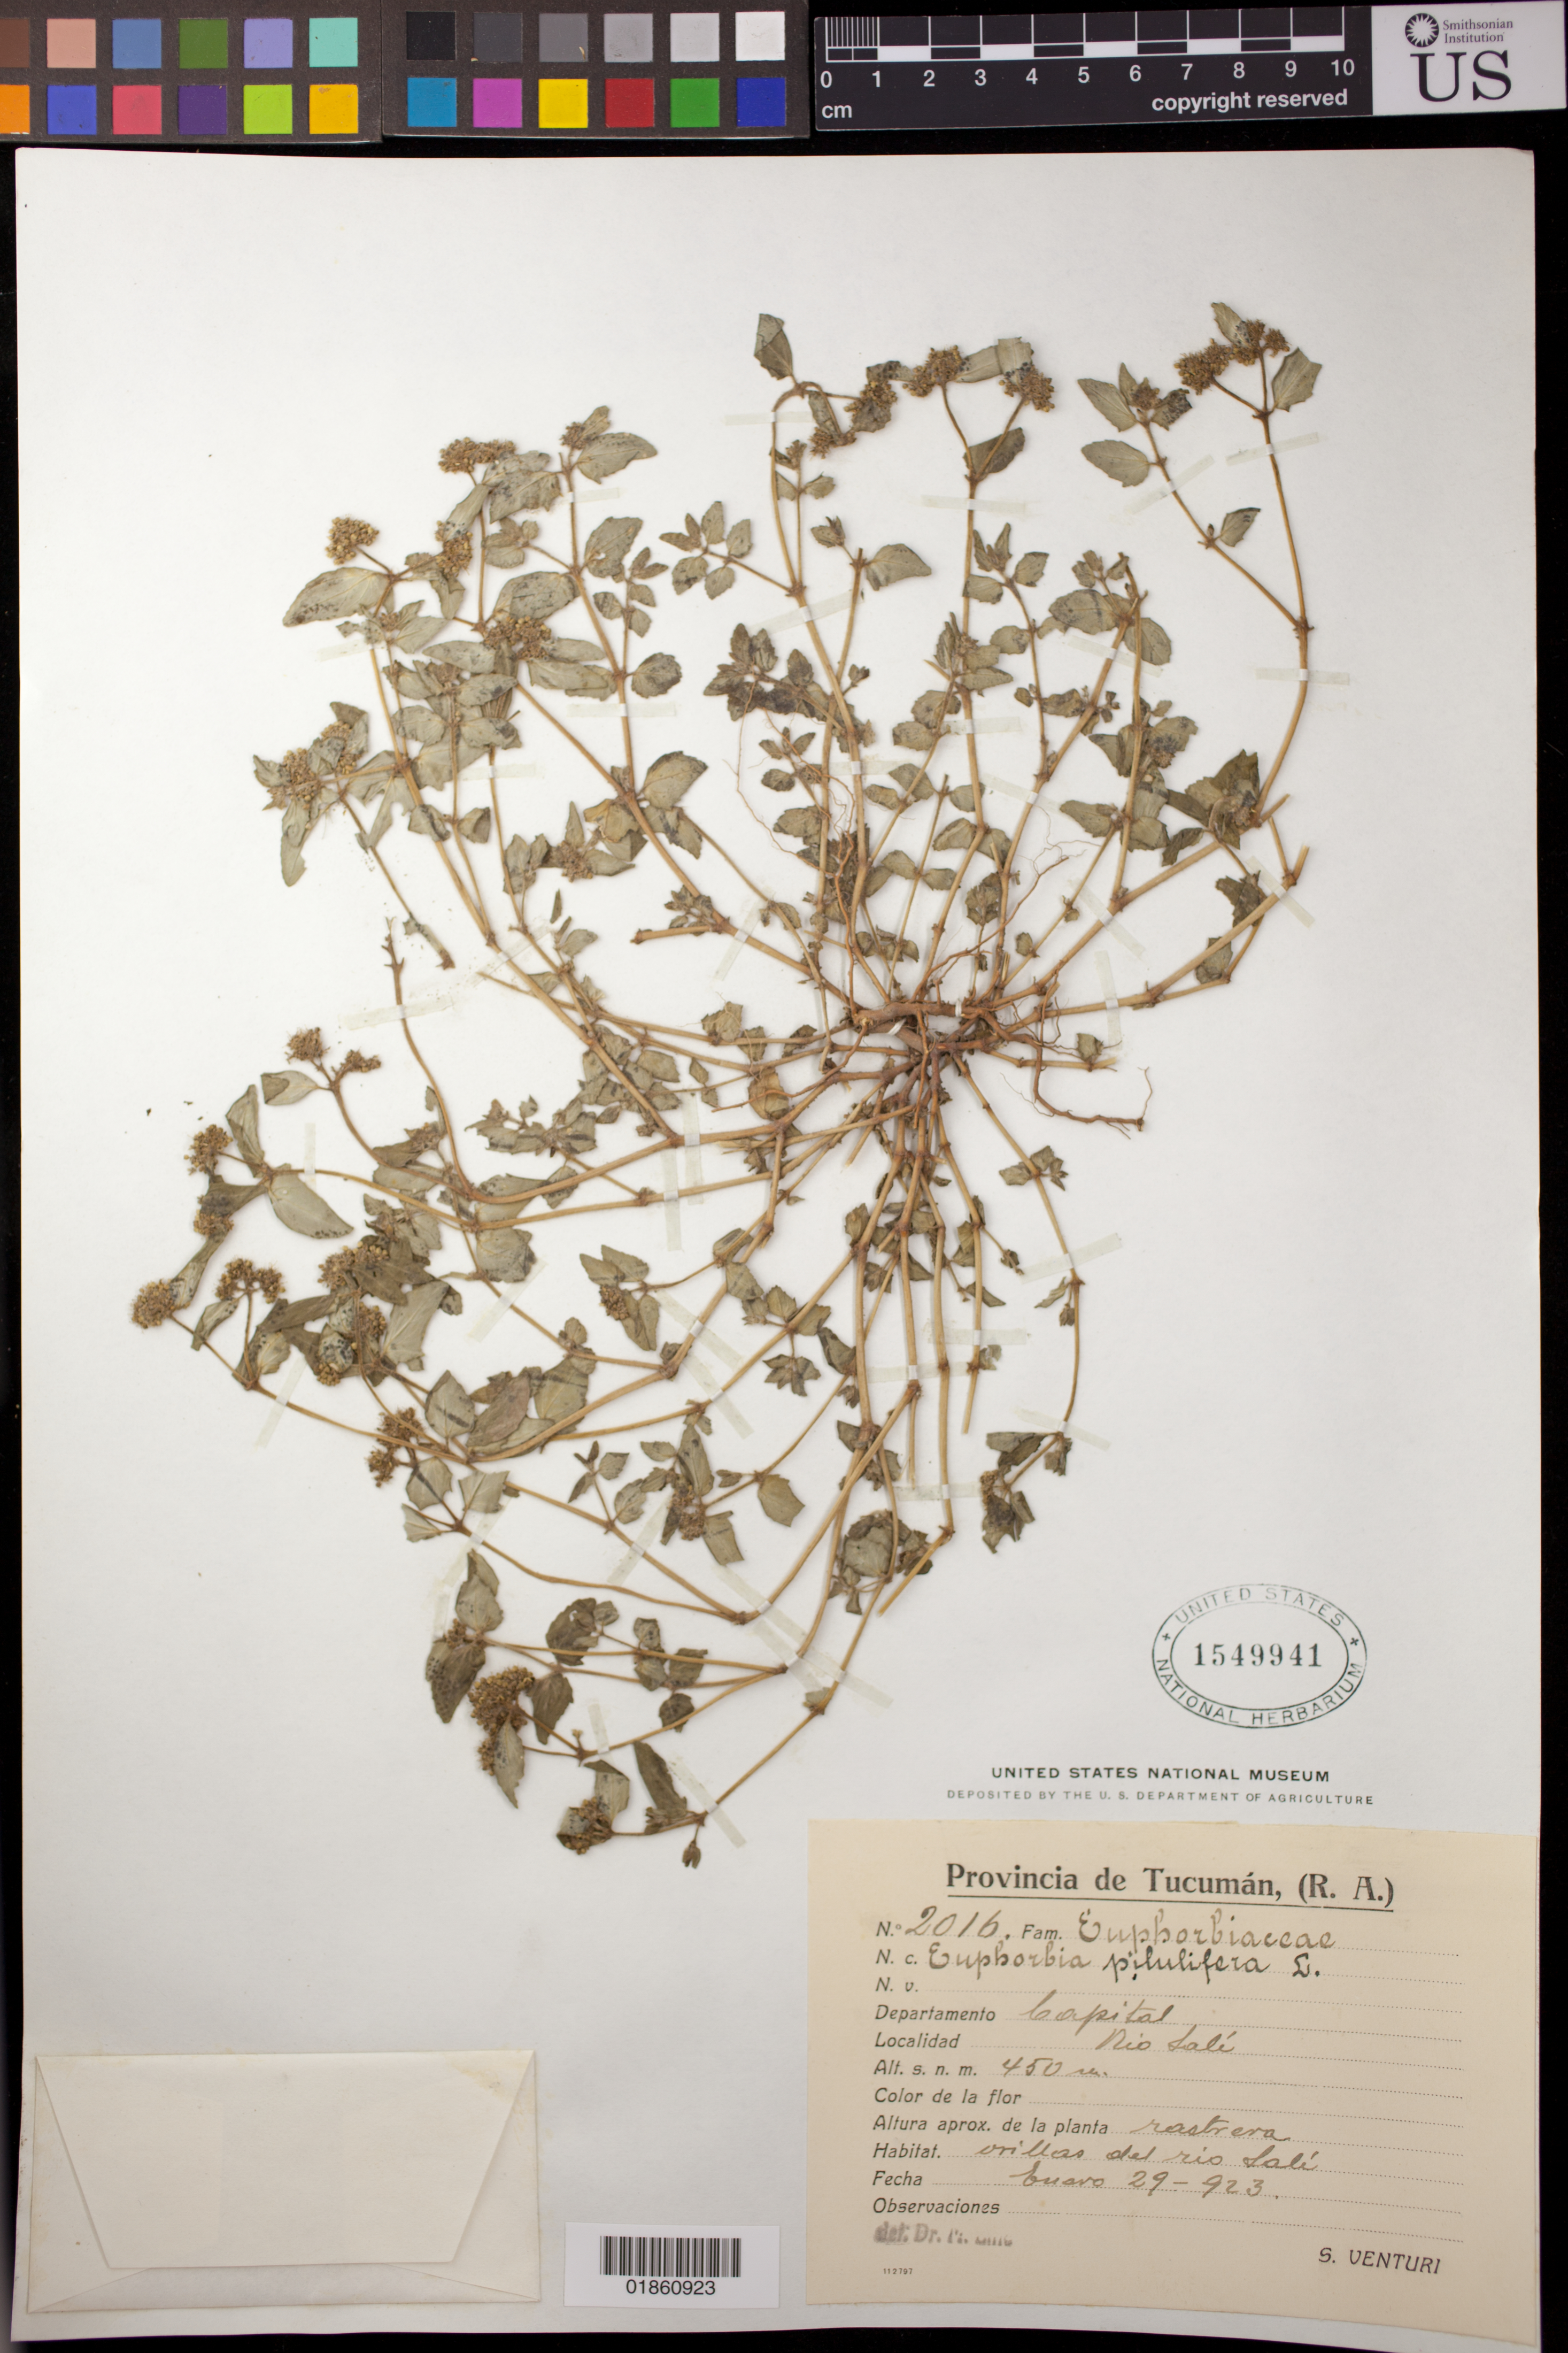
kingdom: Plantae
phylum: Tracheophyta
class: Magnoliopsida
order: Malpighiales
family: Euphorbiaceae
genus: Euphorbia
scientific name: Euphorbia hirta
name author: L.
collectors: S. Venturi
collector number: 2016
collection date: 1923-01-29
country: Argentina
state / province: Tucuman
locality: Departamento [de] Capital, Rio Salí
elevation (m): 450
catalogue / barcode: US 1549941